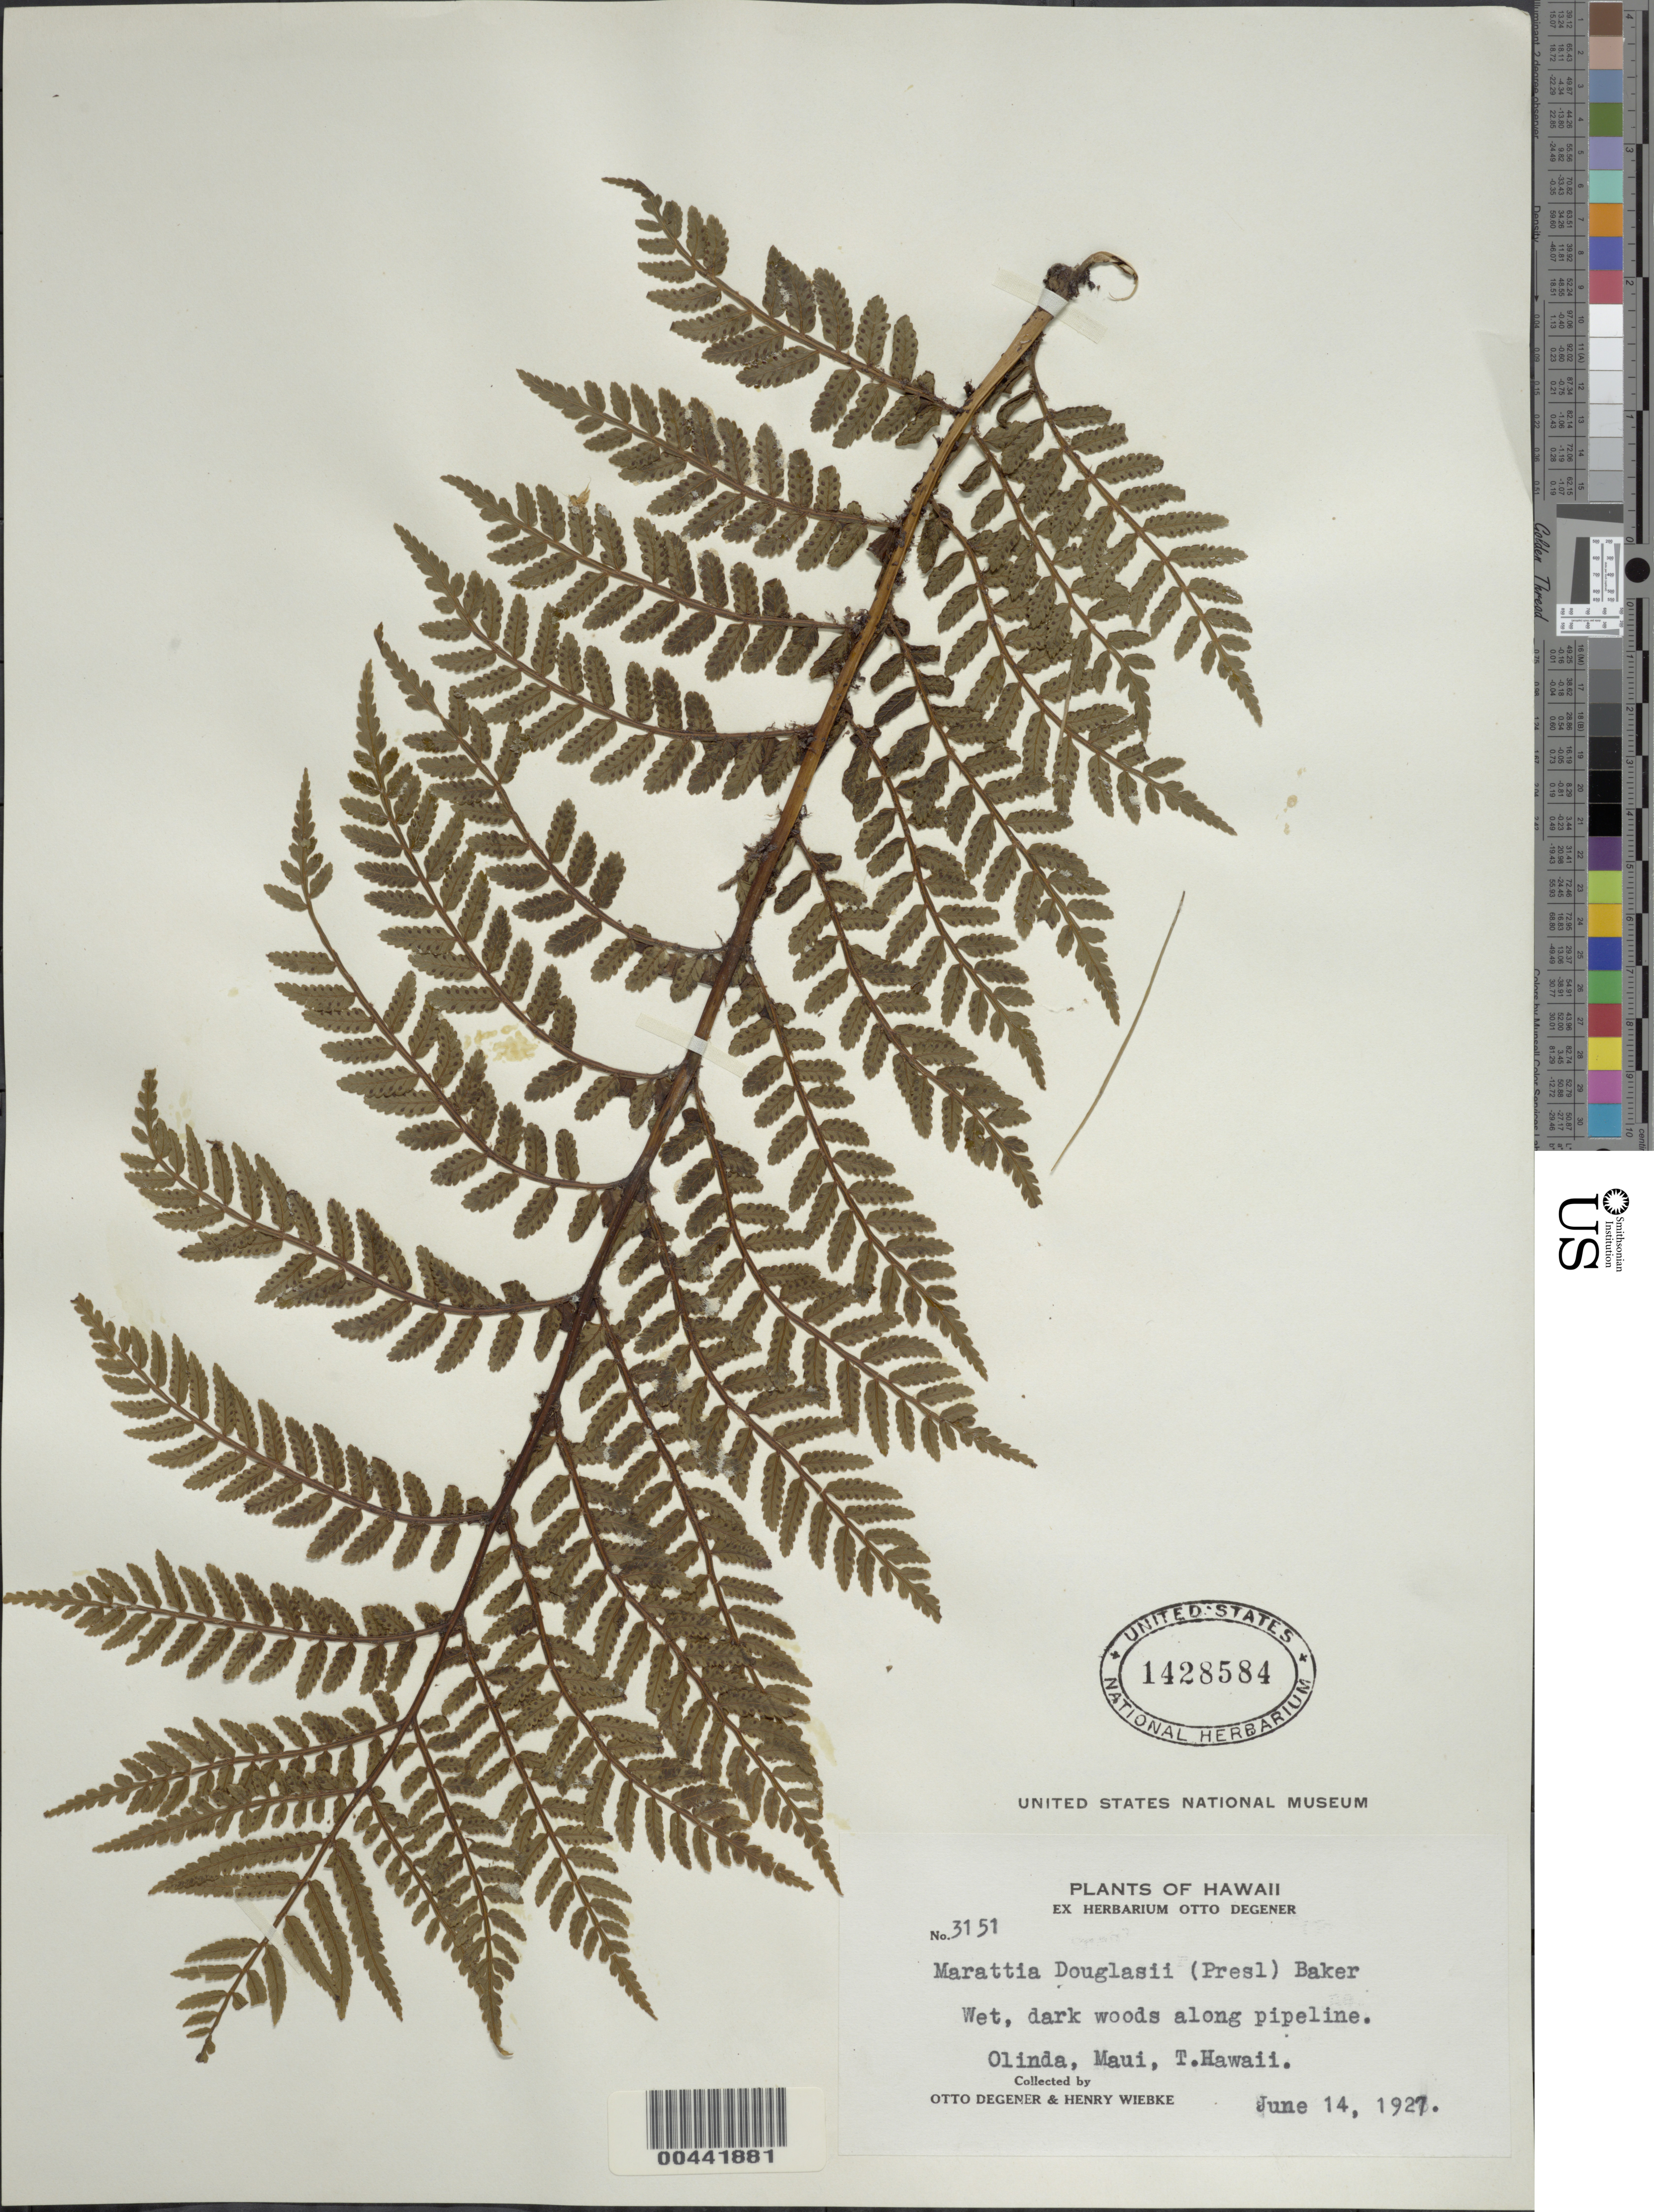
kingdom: Plantae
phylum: Tracheophyta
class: Polypodiopsida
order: Marattiales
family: Marattiaceae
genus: Marattia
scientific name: Marattia douglasii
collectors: O. Degener & H. Wiebke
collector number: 3151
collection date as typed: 14 Jun 1927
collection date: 1927-06-14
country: United States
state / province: Hawaii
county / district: Maui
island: Maui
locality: Olinda, Maui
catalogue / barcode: US 1428584